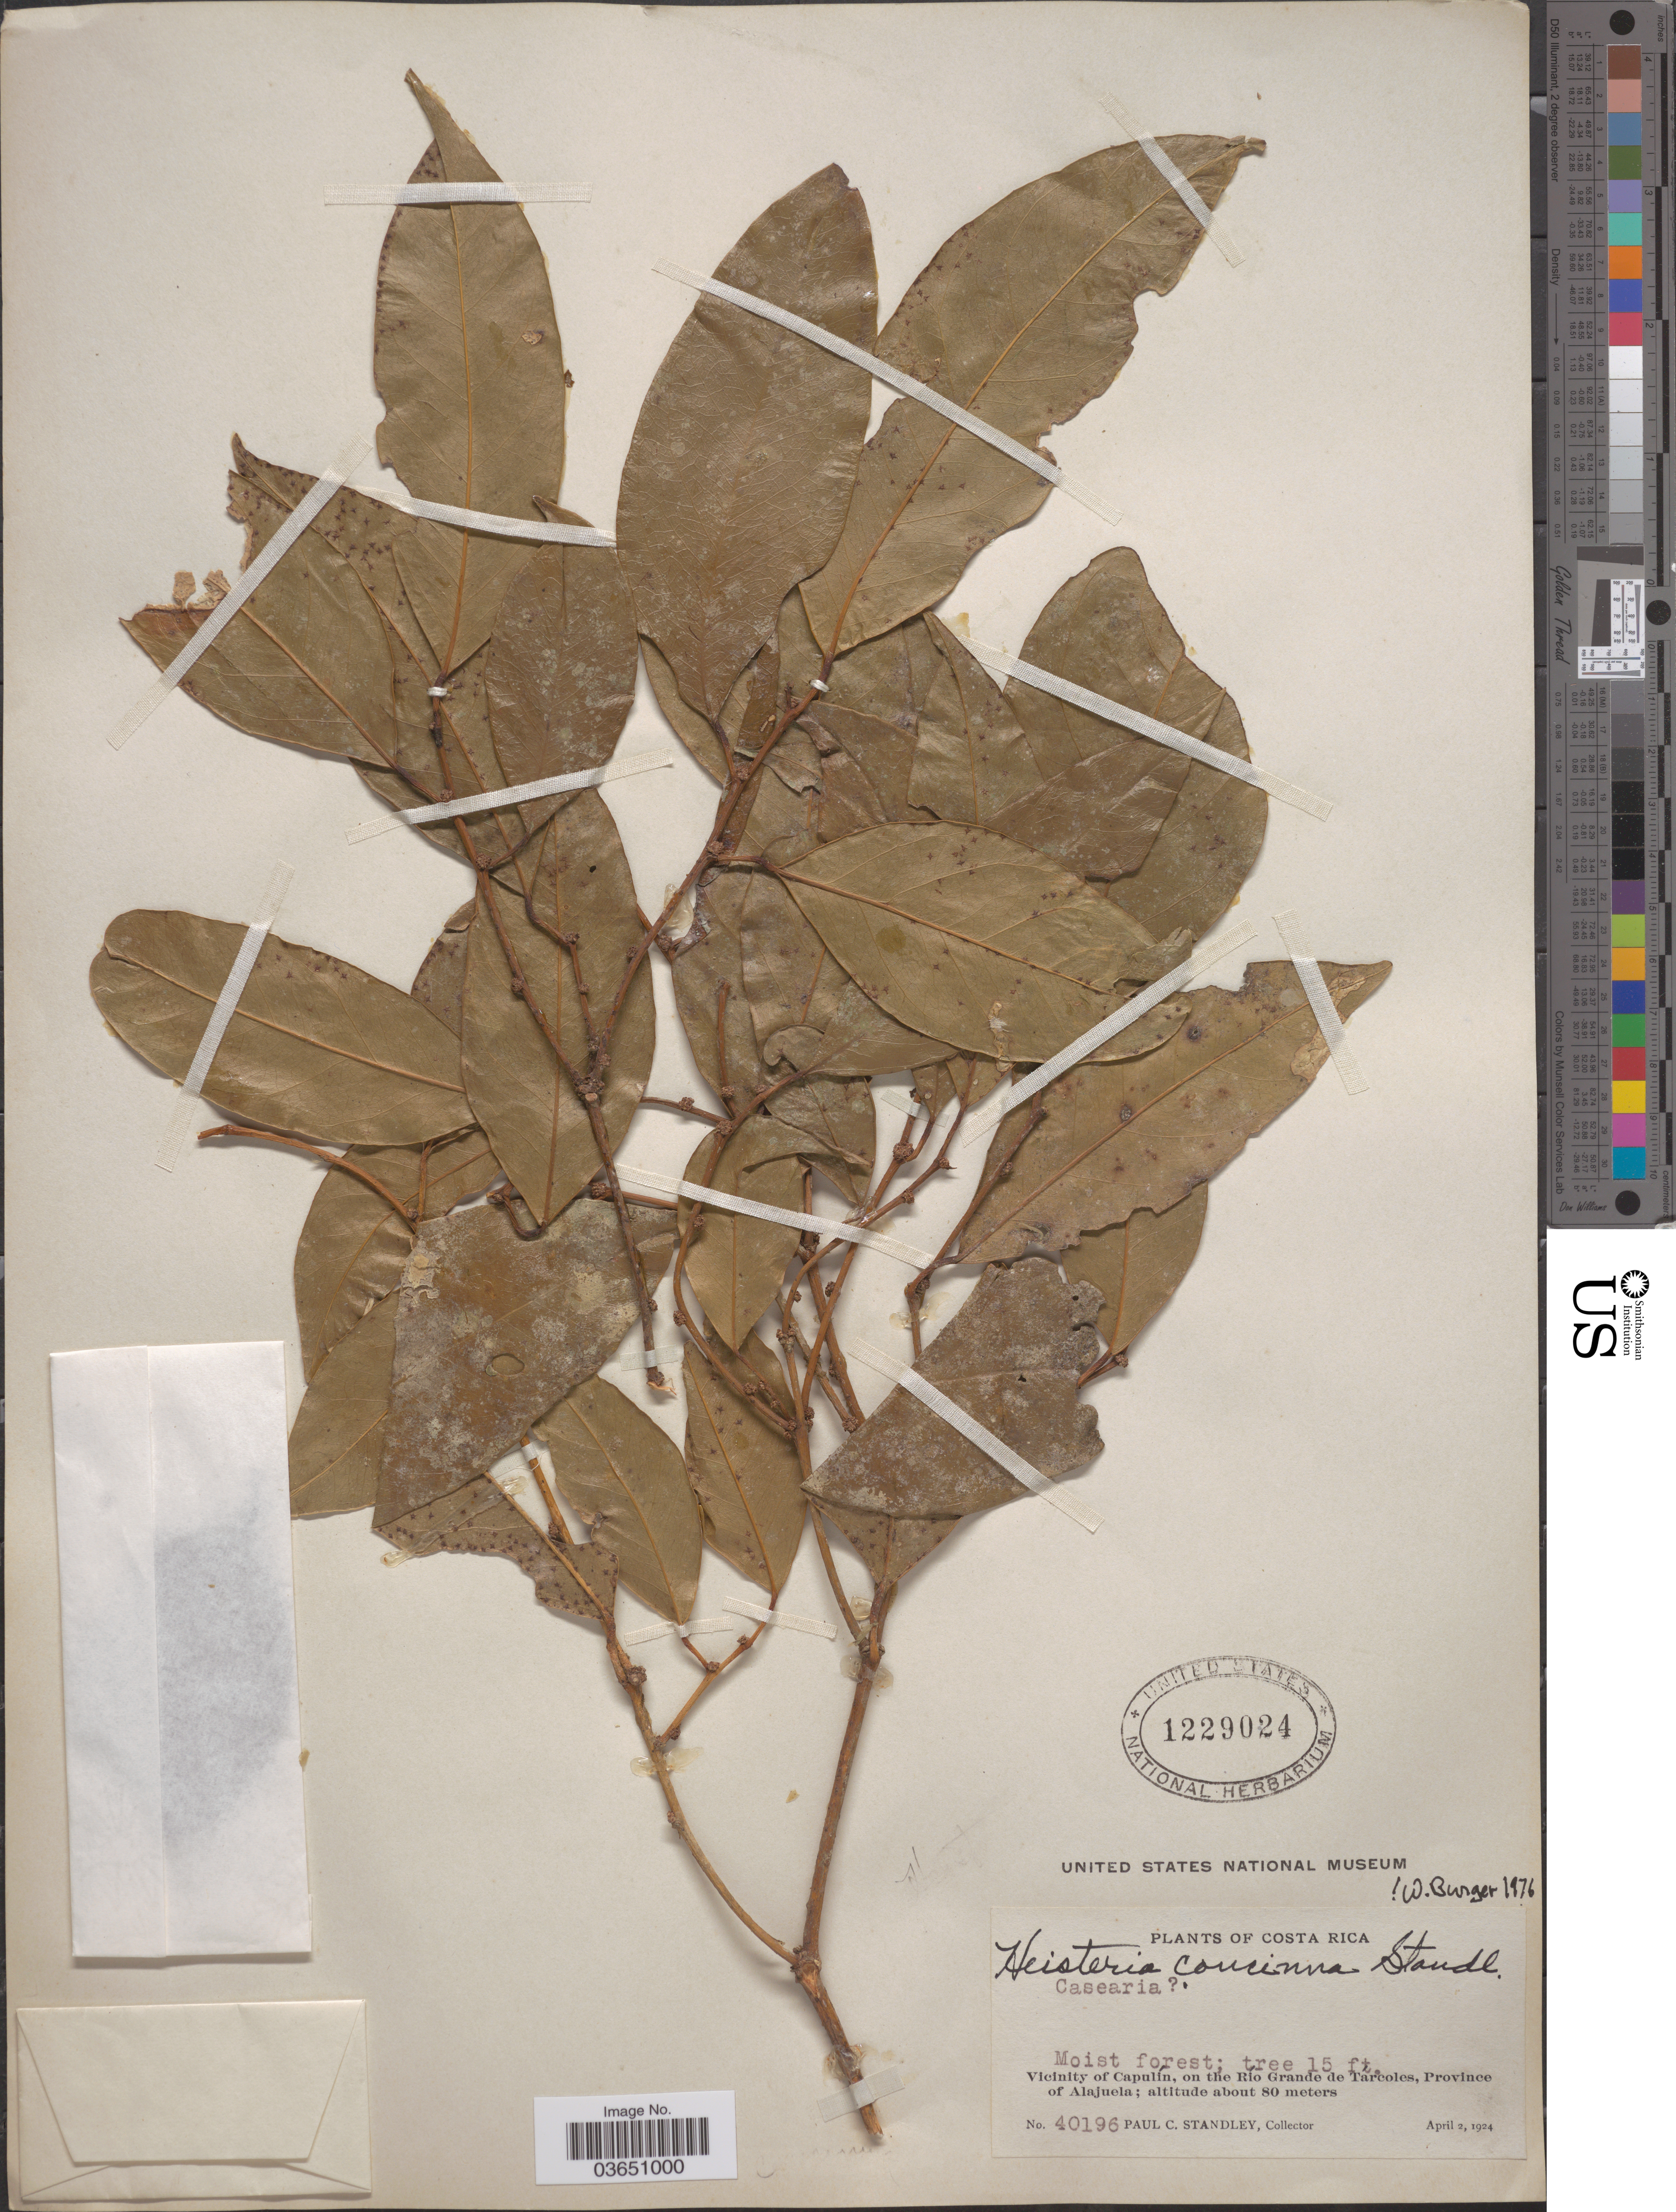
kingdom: Plantae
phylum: Tracheophyta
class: Magnoliopsida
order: Santalales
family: Erythropalaceae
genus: Heisteria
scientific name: Heisteria concinna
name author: Standl.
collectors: P. C. Standley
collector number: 40196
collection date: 1924-04-02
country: Costa Rica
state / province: Alajuela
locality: Vicinity of Capulin, on the Rio Grande de Tarcoles.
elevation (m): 80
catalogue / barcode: US 1229024